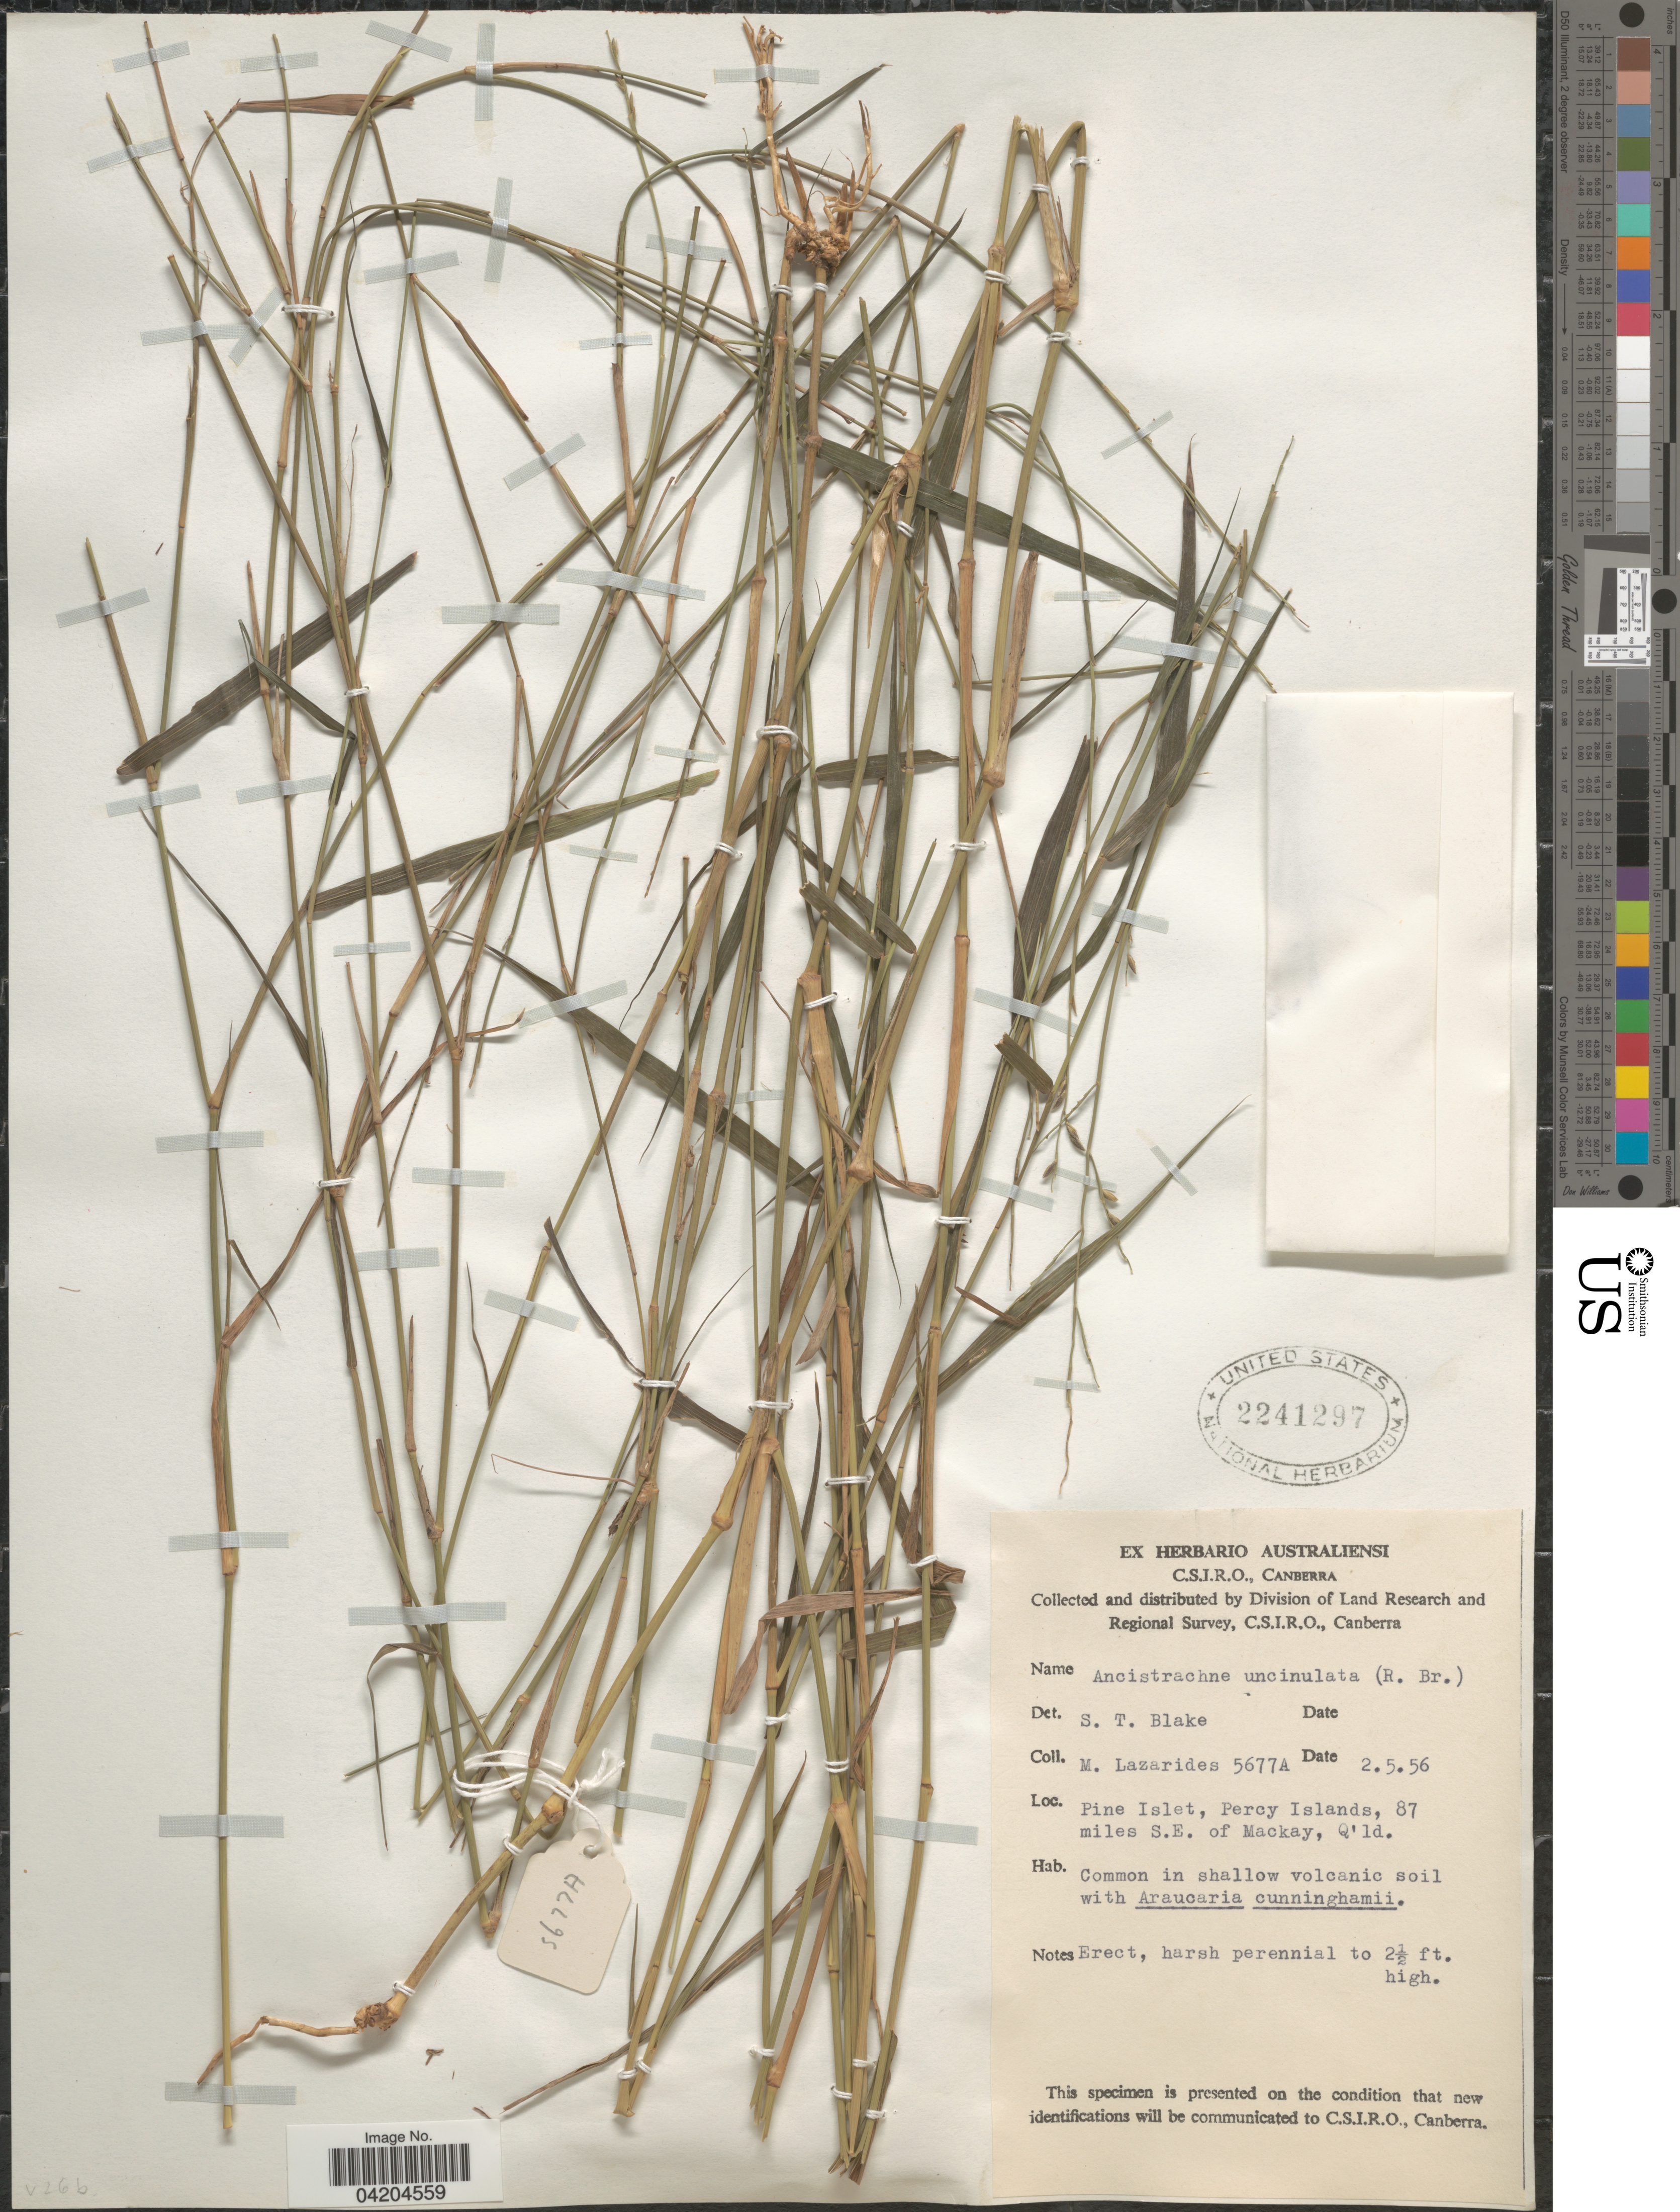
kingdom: Plantae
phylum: Tracheophyta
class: Liliopsida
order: Poales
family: Poaceae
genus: Ancistrachne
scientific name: Ancistrachne uncinulata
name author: (R. Br.) S.T. Blake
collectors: M. Lazarides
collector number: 5677A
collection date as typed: Transcribed d/m/y: 2/5/56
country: Australia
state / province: Queensland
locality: Division of Land Research and Regional Survey, C.S.I.R.O., Canberra. Pine Islet, Percy Islands, 87 miles S.E. of Mackay.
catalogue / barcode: US 2241297